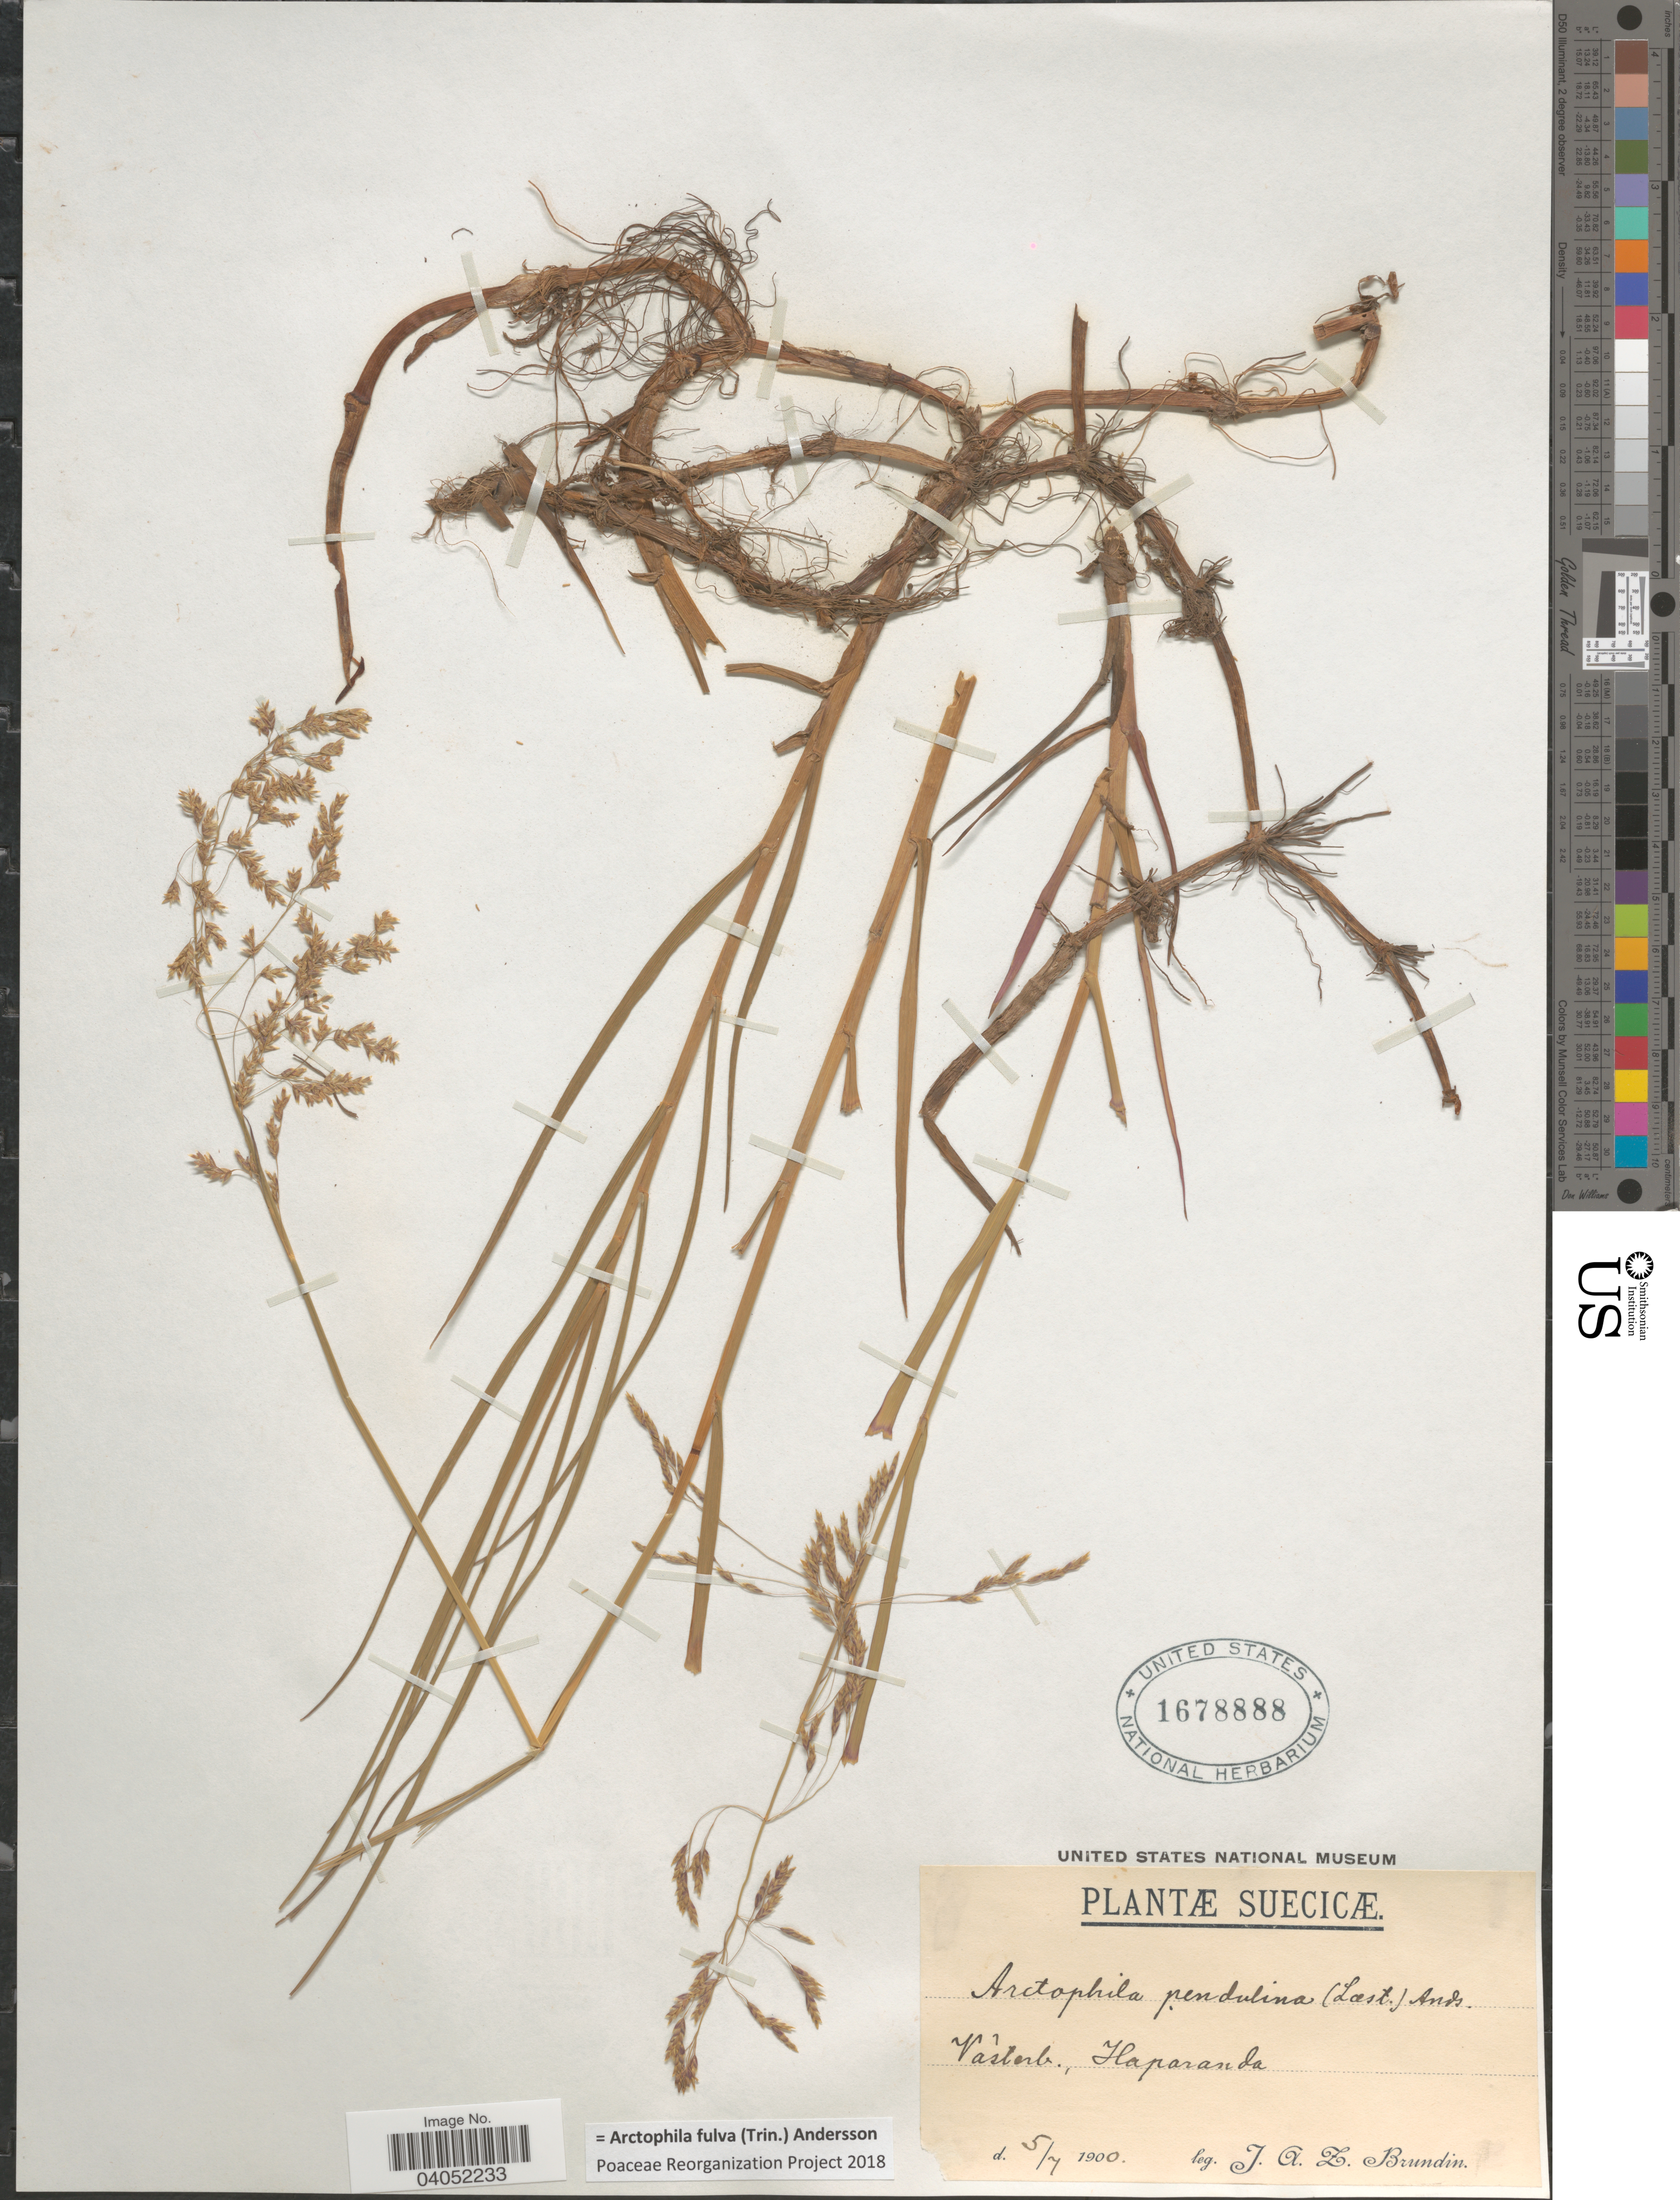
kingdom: Plantae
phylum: Tracheophyta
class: Liliopsida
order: Poales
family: Poaceae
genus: Arctophila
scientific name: Arctophila fulva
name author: (Trin.) Andersson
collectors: J. Brundin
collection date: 1900-07-05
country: Sweden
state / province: Västerbotten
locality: Suecicæ. Vãsterb., Haparanda.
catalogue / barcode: US 1678888